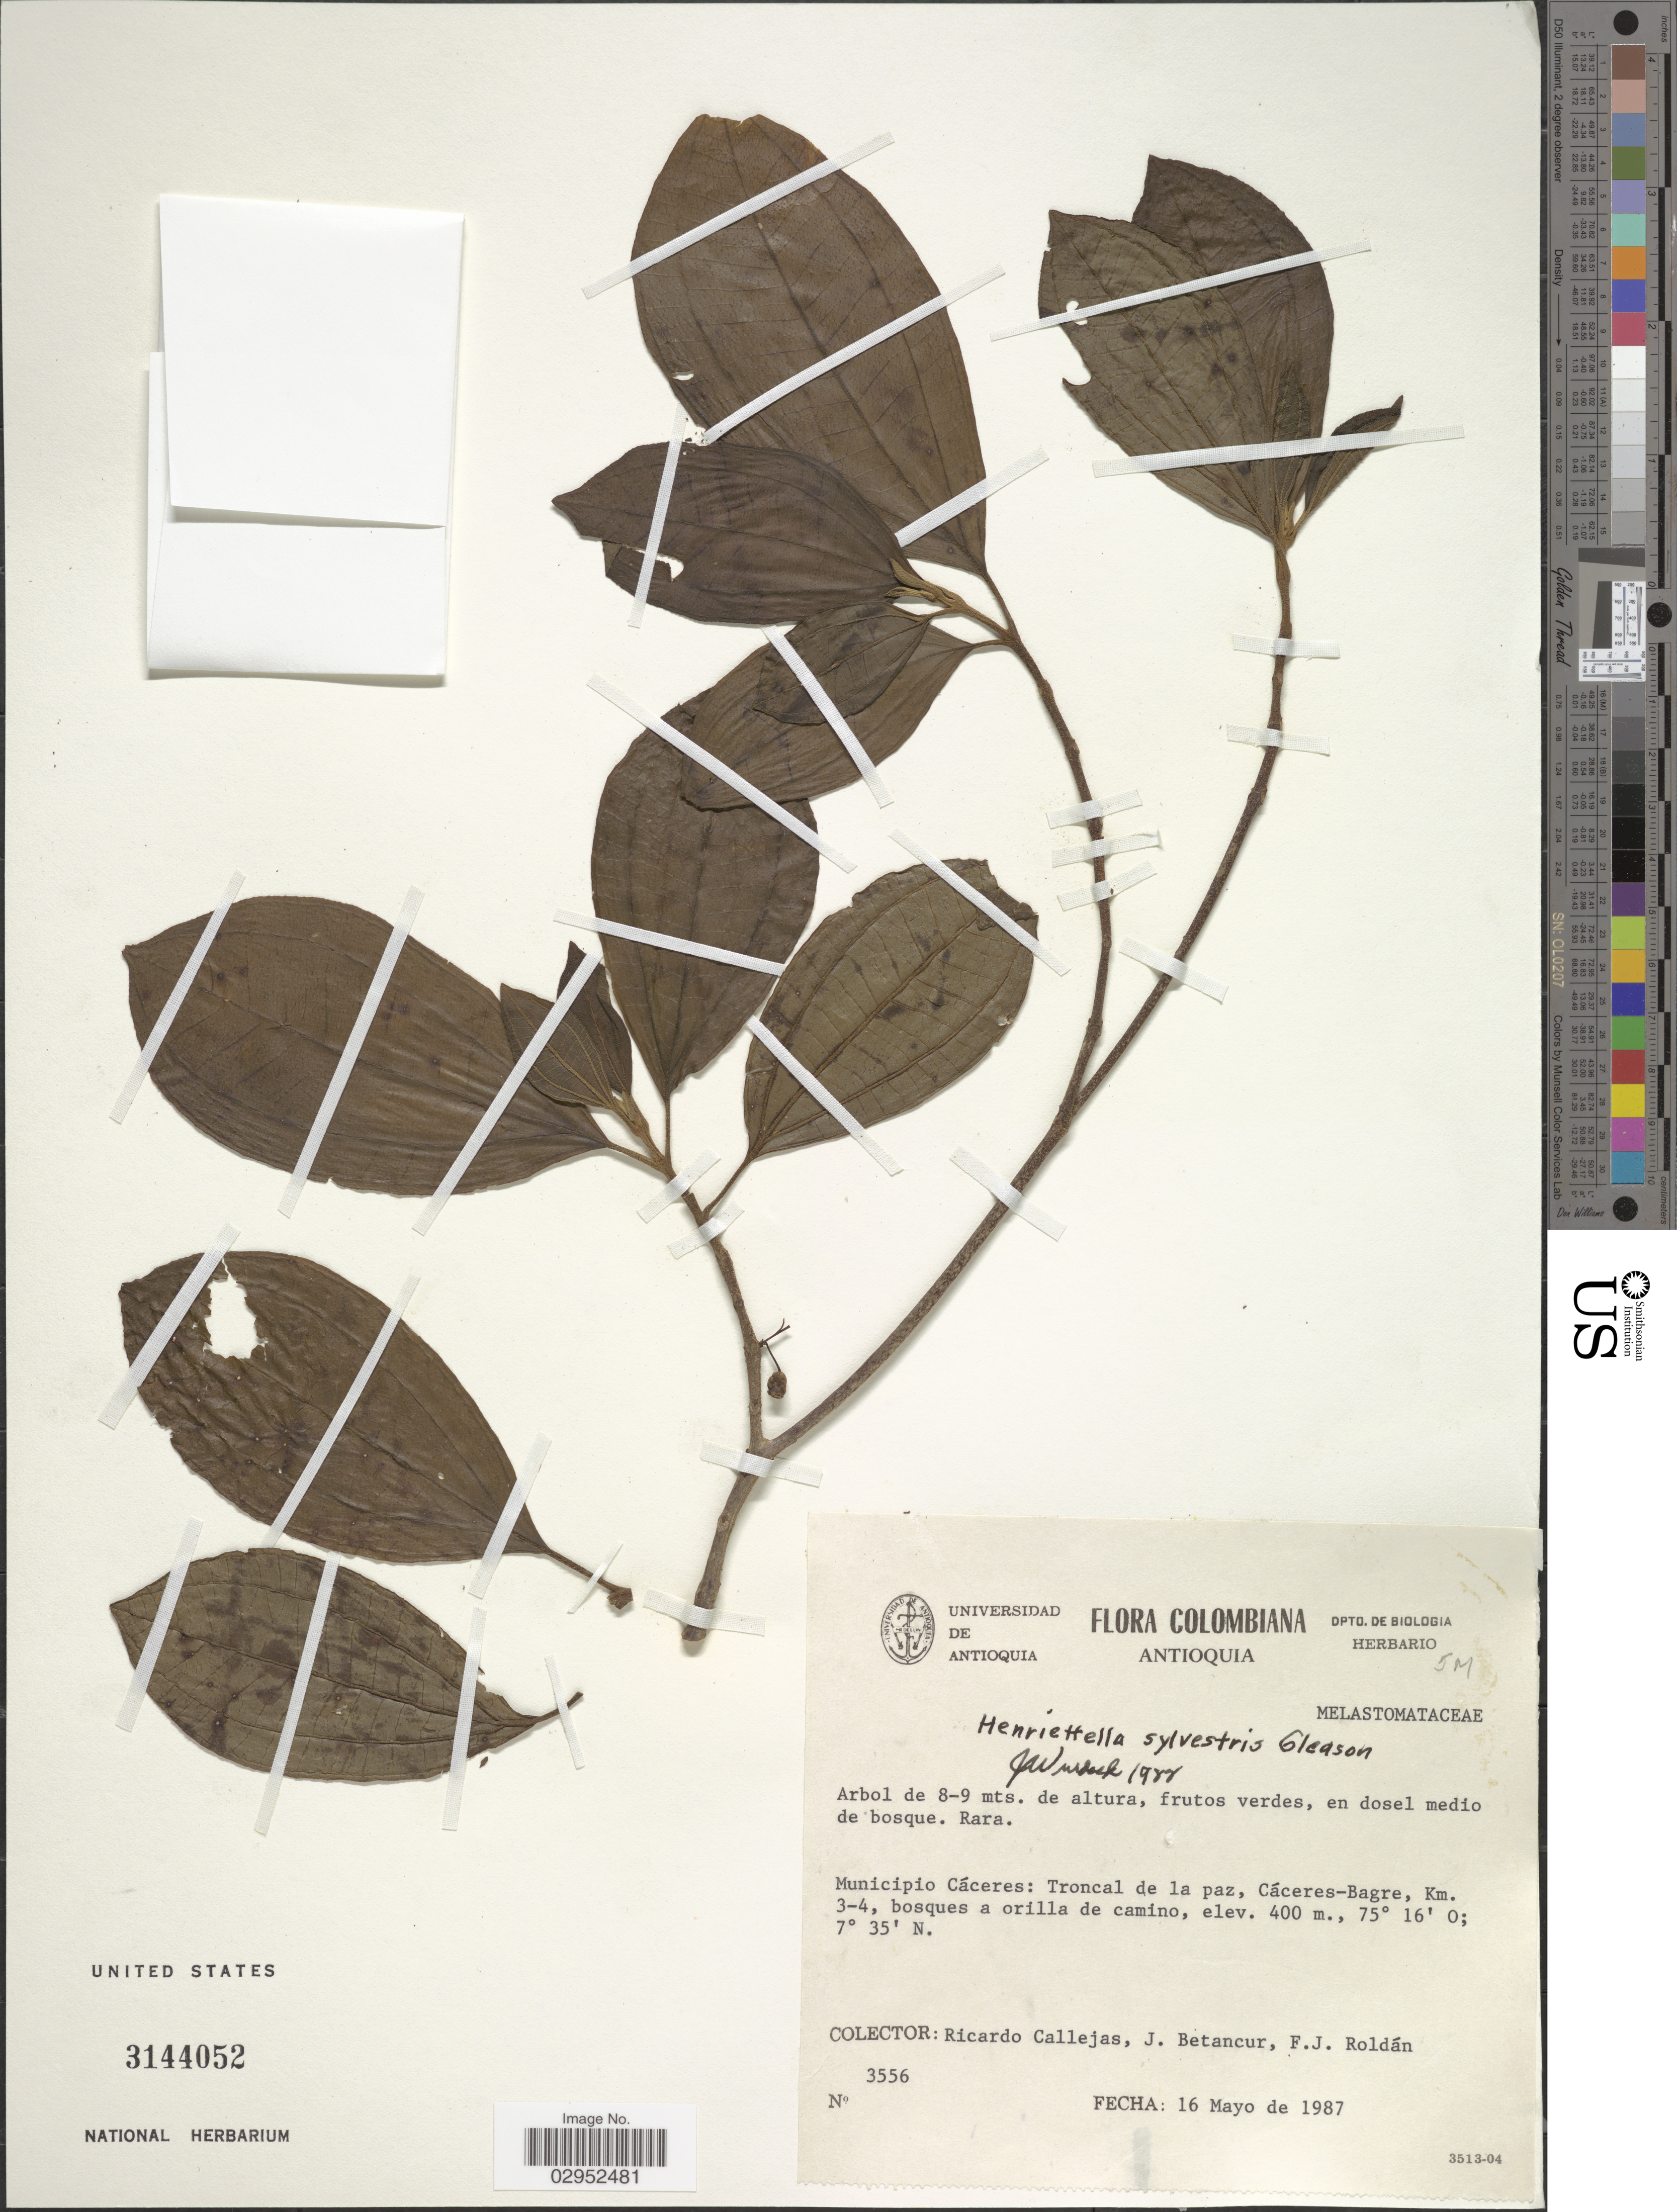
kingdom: Plantae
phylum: Tracheophyta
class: Magnoliopsida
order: Myrtales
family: Melastomataceae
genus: Henriettea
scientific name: Henriettea fascicularis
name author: (Sw.) M. Gómez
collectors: R. Callejas, J. Betancur & F. J. Roldán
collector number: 3556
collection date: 1987-05-16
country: Colombia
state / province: Antioquia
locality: Municipio Cáceres: Troncal de la paz, Cáceres-Bagre. Km. 3-4.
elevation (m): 400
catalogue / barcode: US 3144052